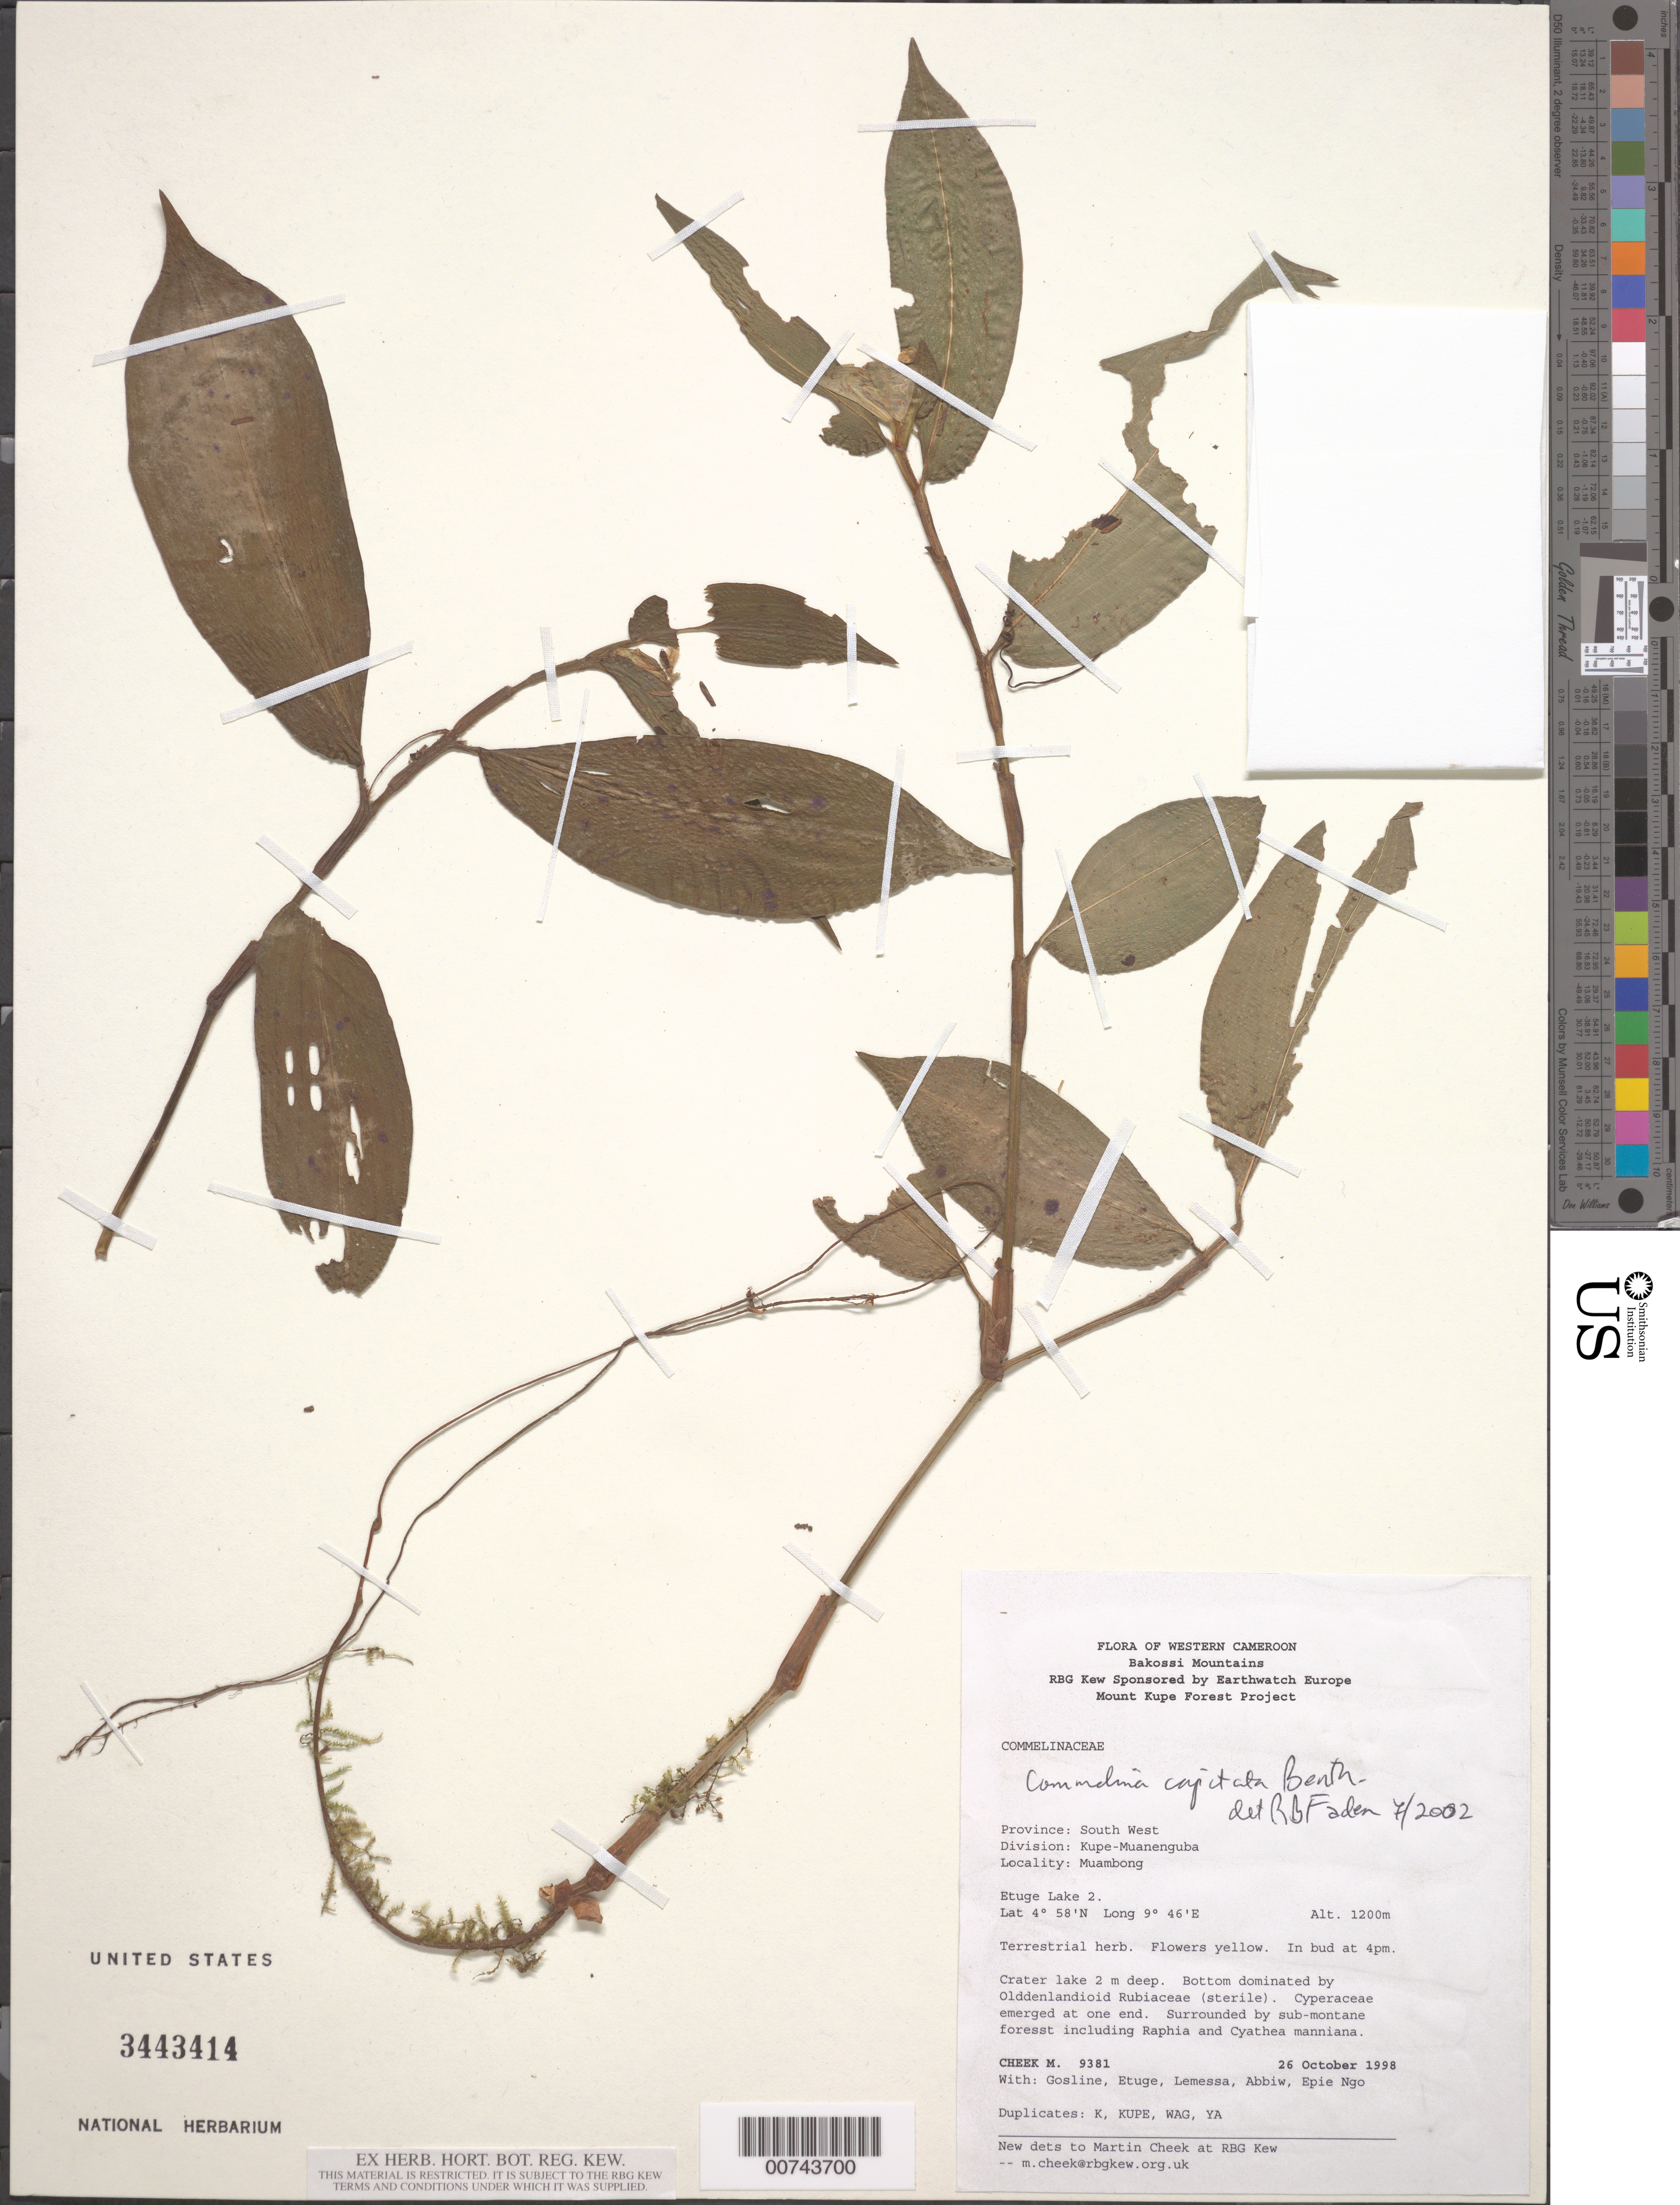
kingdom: Plantae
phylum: Tracheophyta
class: Liliopsida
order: Commelinales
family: Commelinaceae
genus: Commelina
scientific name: Commelina capitata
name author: Benth.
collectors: M. Cheek, G. Gosline, M. Etuge, -. Lemessa, D. K. Abbiw & E. Ngo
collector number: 9381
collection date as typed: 26 Oct 1998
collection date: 1998-10-26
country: Cameroon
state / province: Sud-Ouest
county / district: Kupe-Muanenguba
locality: Etuge Lake 2.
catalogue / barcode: US 3443414